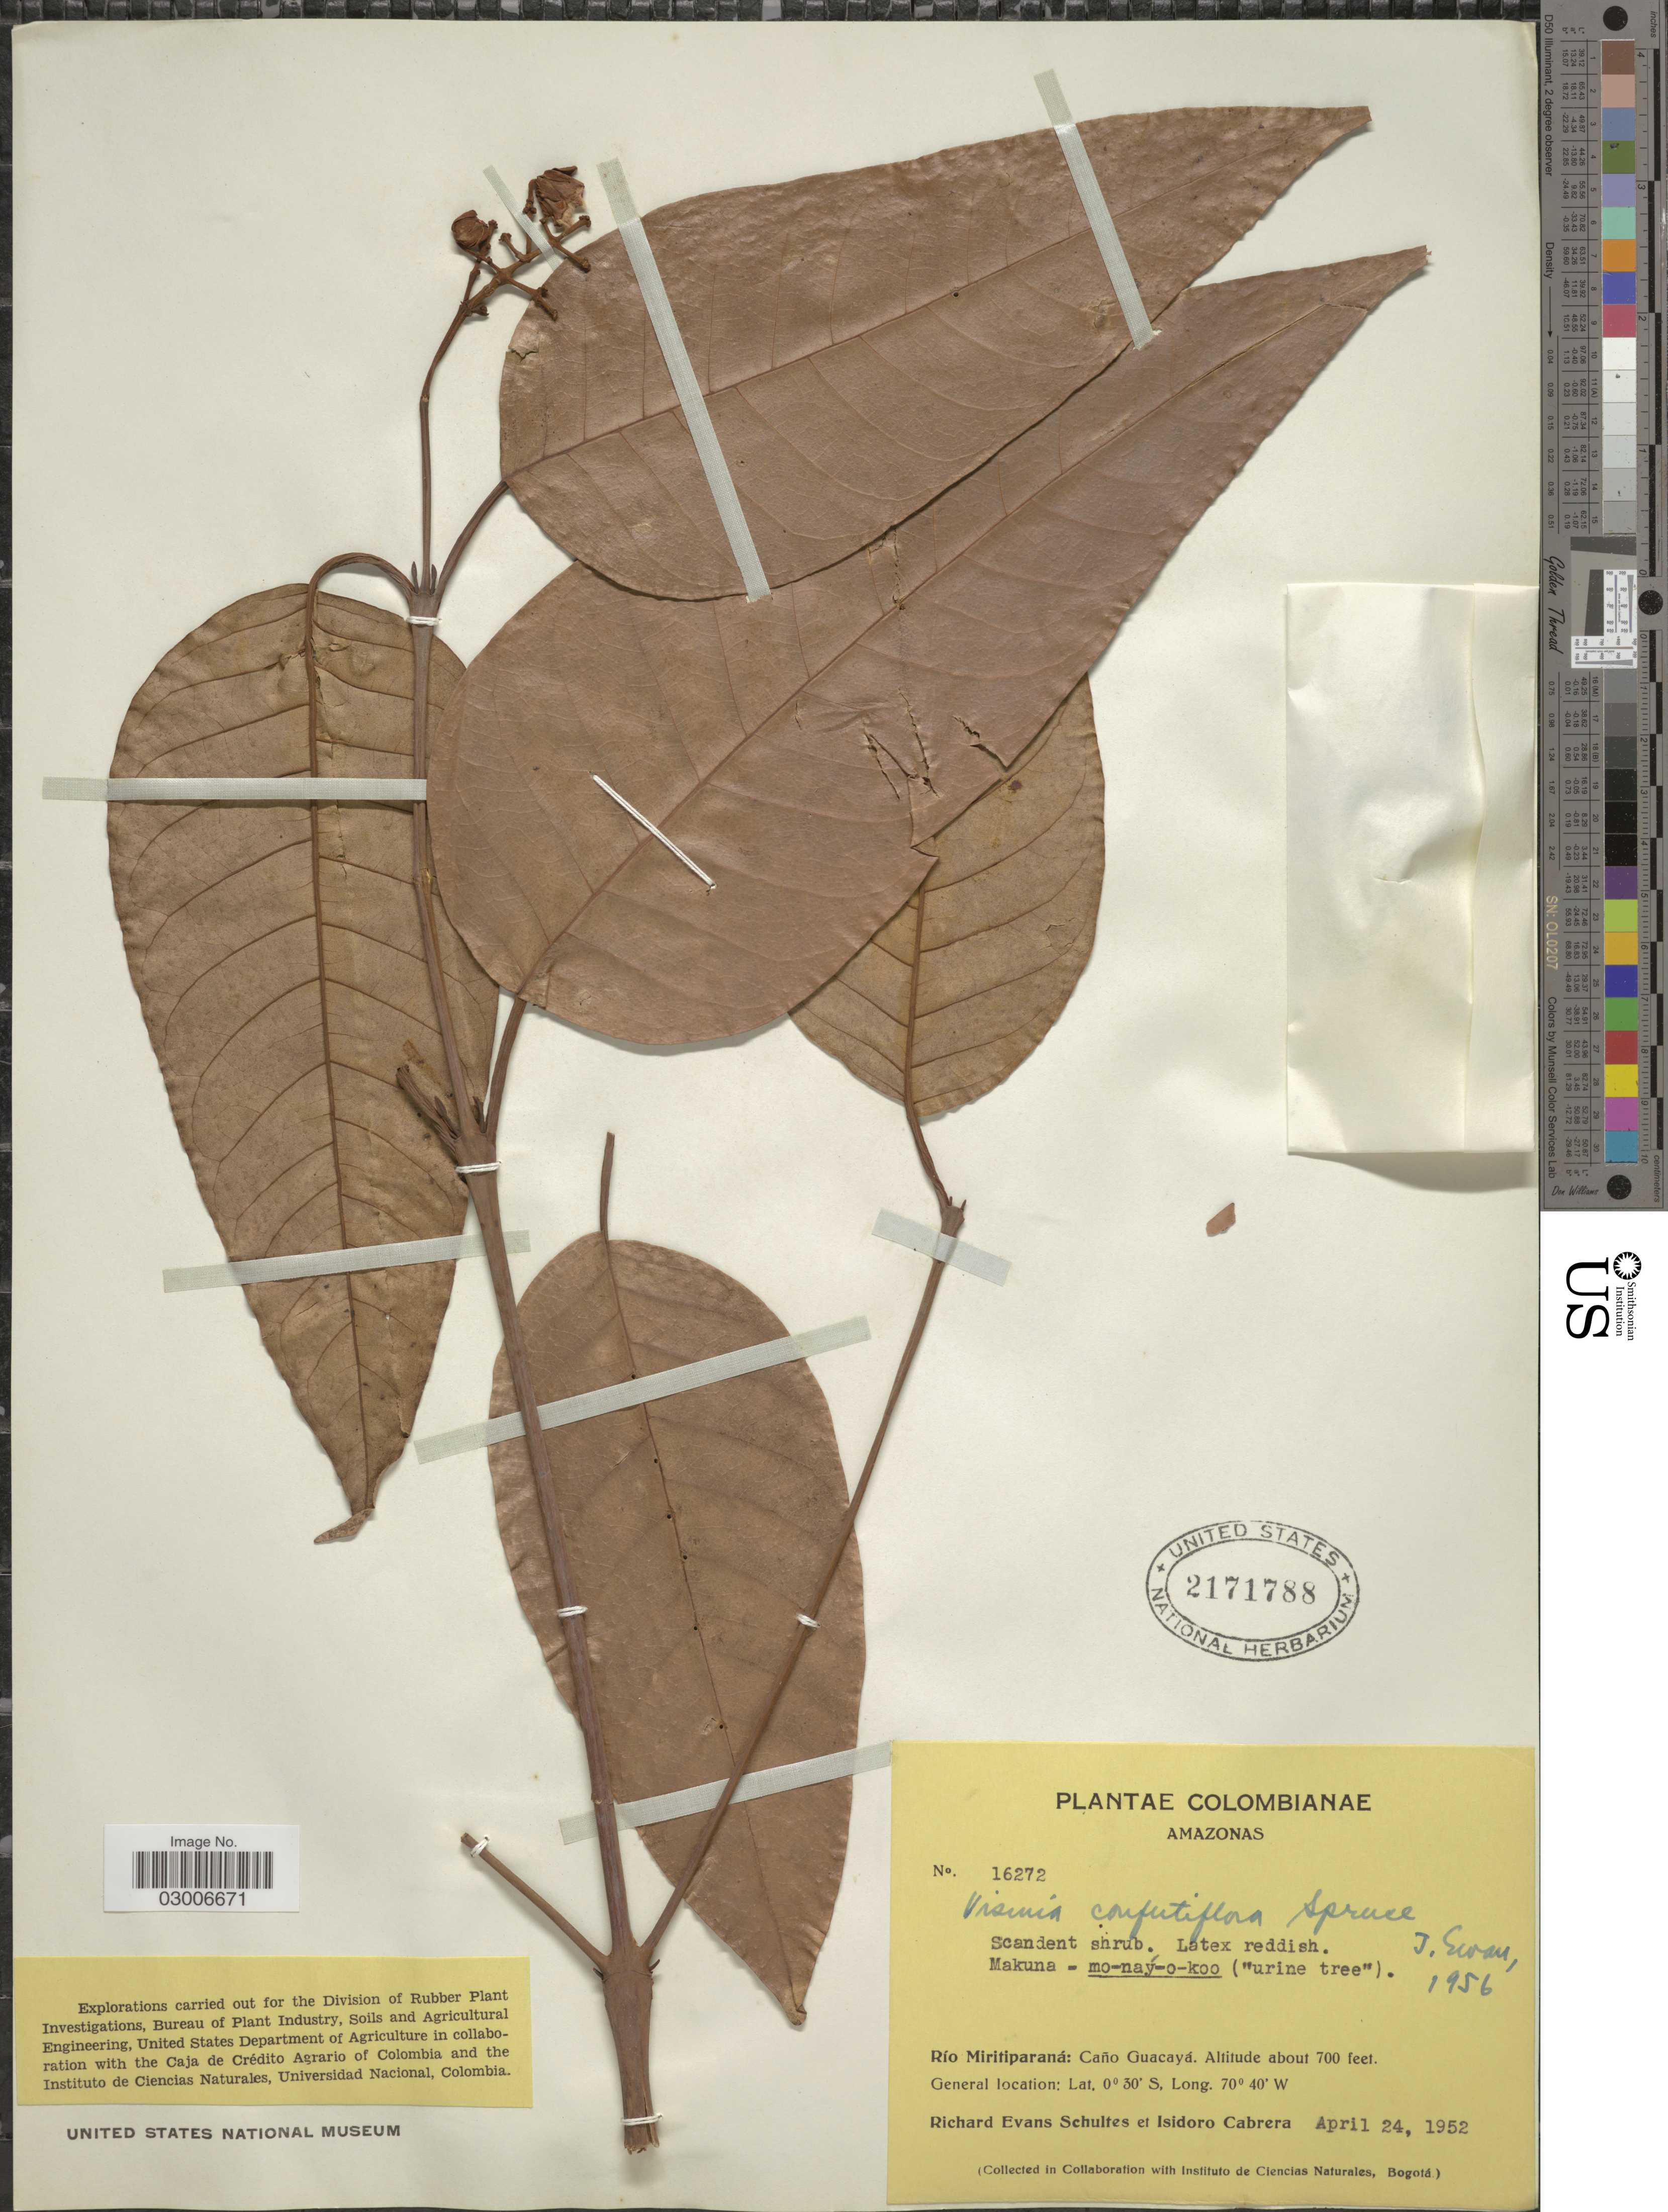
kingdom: Plantae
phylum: Tracheophyta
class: Magnoliopsida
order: Malpighiales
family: Hypericaceae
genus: Vismia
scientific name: Vismia confertiflora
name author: Spruce ex Reichardt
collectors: R. E. Schultes & I. Cabrera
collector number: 16272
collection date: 1952-04-24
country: Colombia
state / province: Amazônas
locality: Río Miritiparaná: Caño Guacayá.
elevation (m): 213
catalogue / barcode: US 2171788